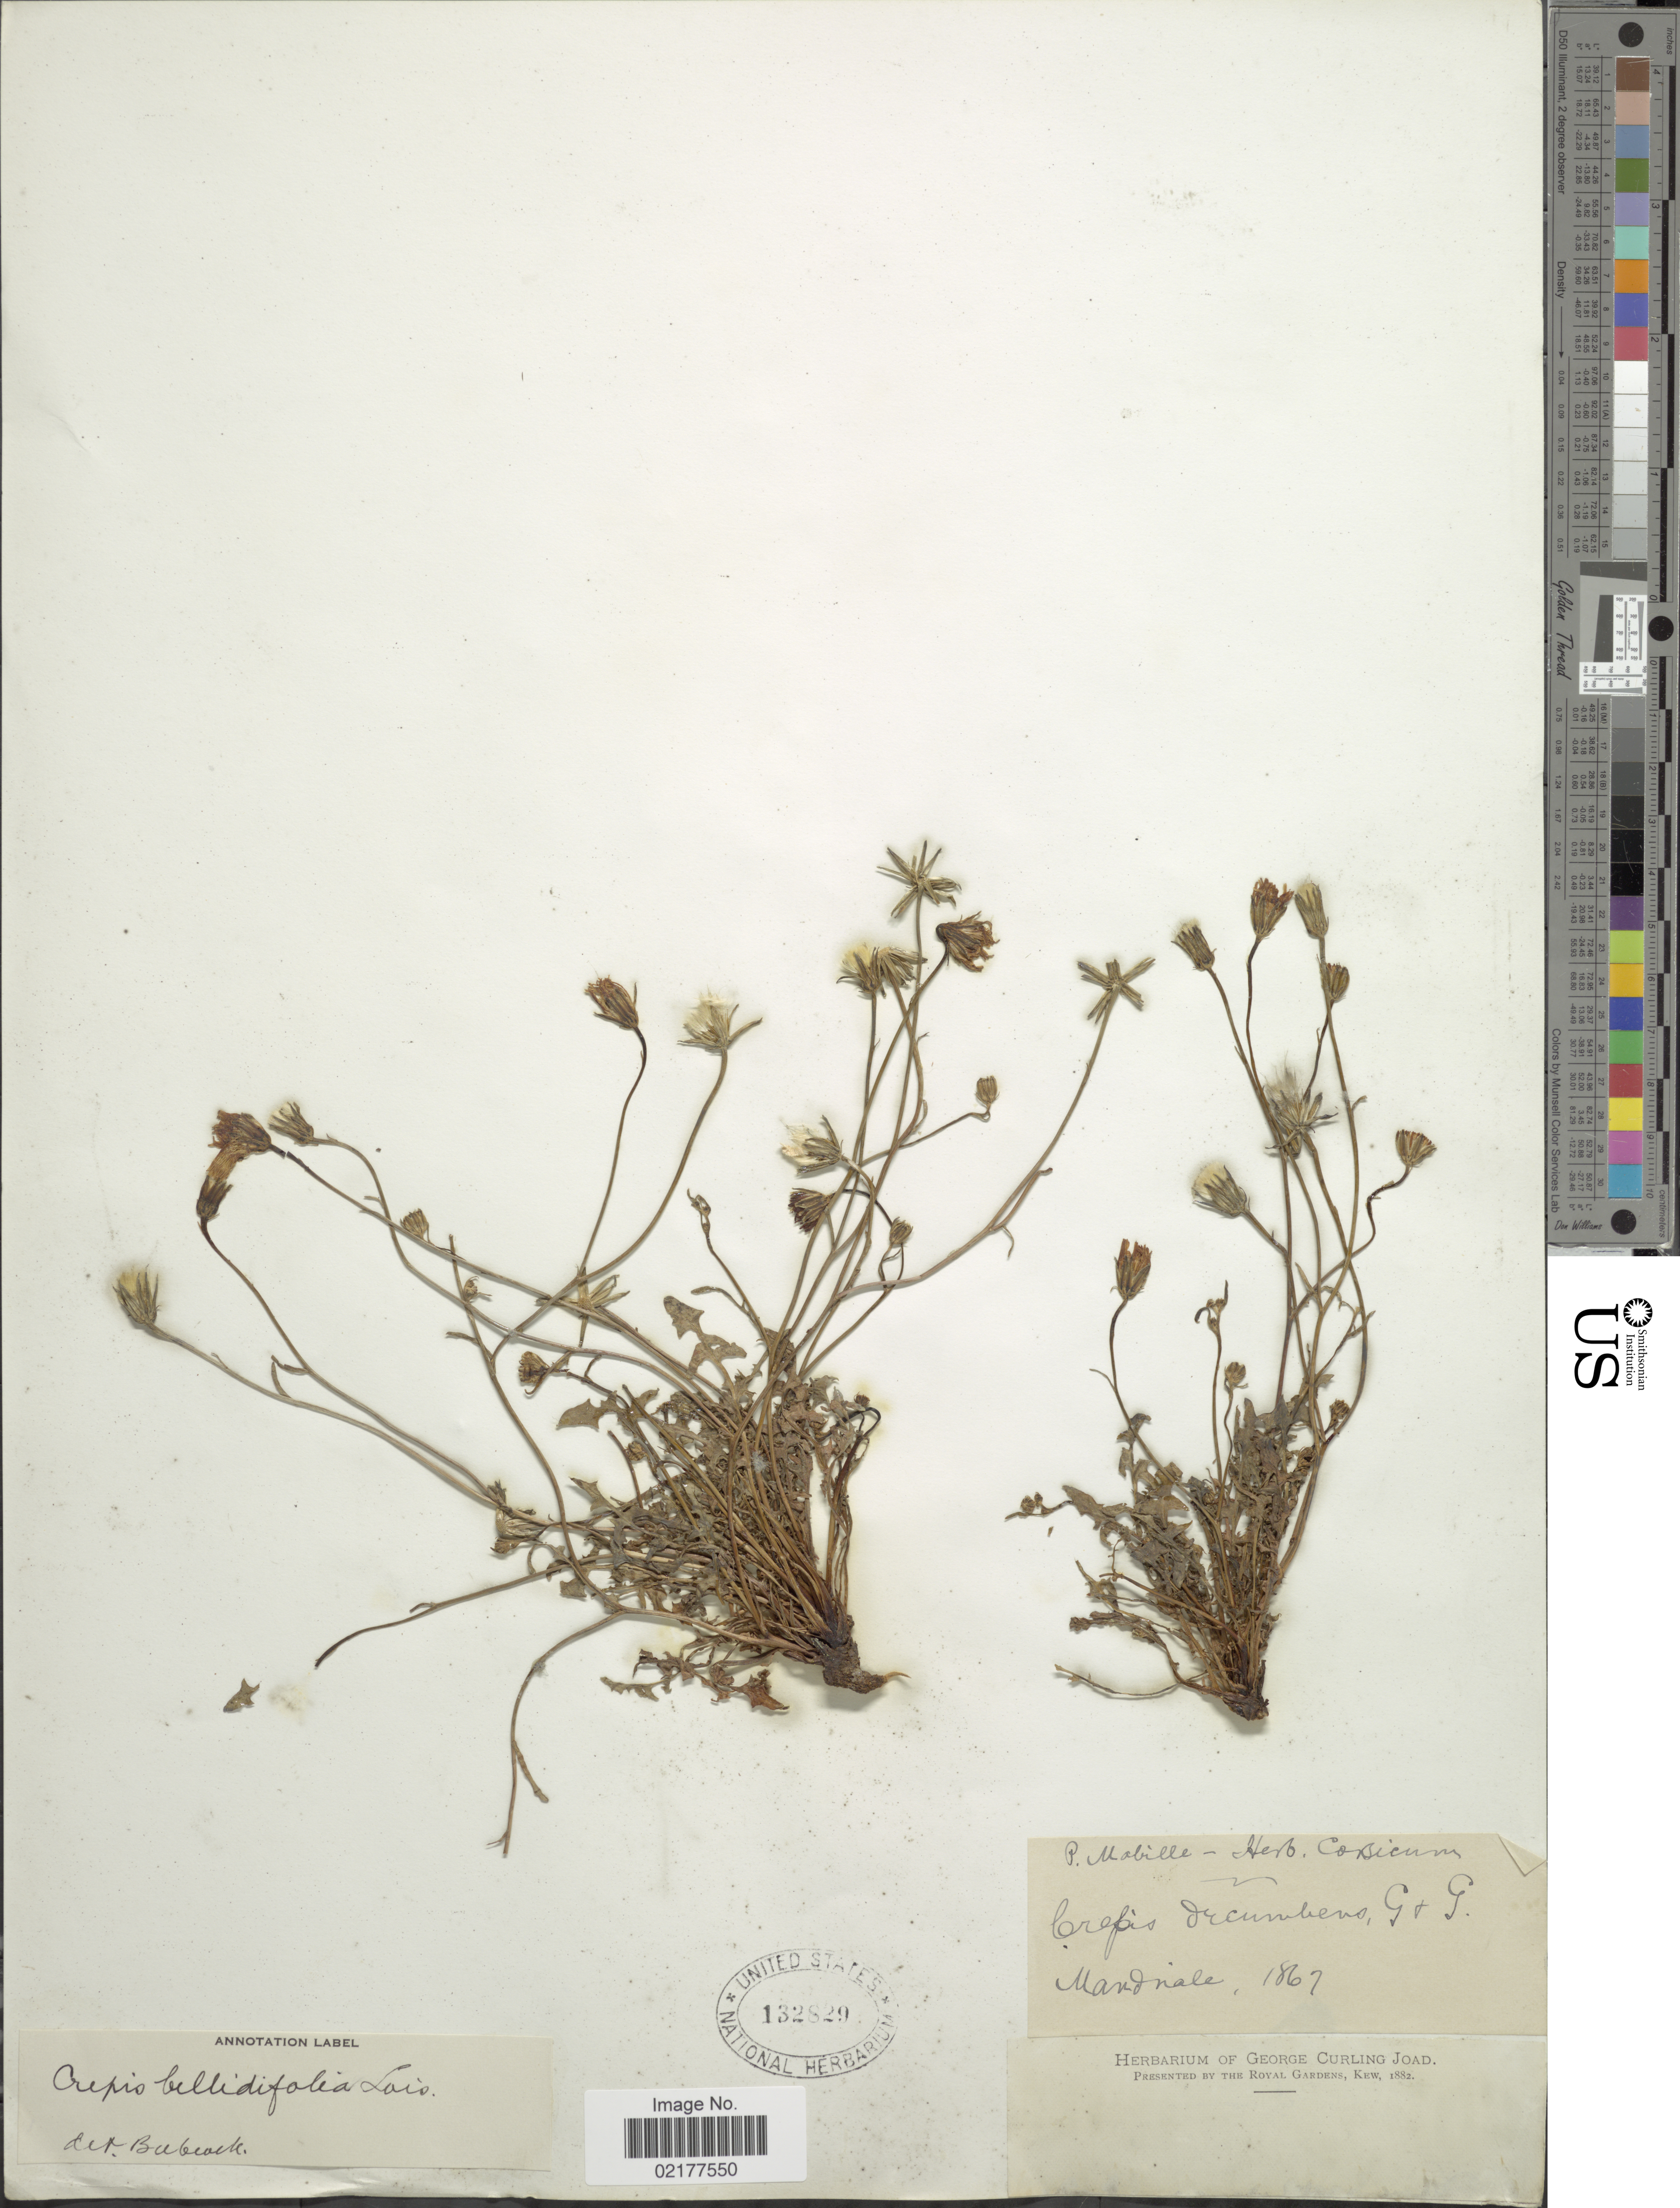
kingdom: Plantae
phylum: Tracheophyta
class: Magnoliopsida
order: Asterales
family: Asteraceae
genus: Crepis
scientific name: Crepis bellidifolia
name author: Loisel.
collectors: P. Mabille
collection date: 1867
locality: Mardnale [interpreted]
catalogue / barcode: US 132829